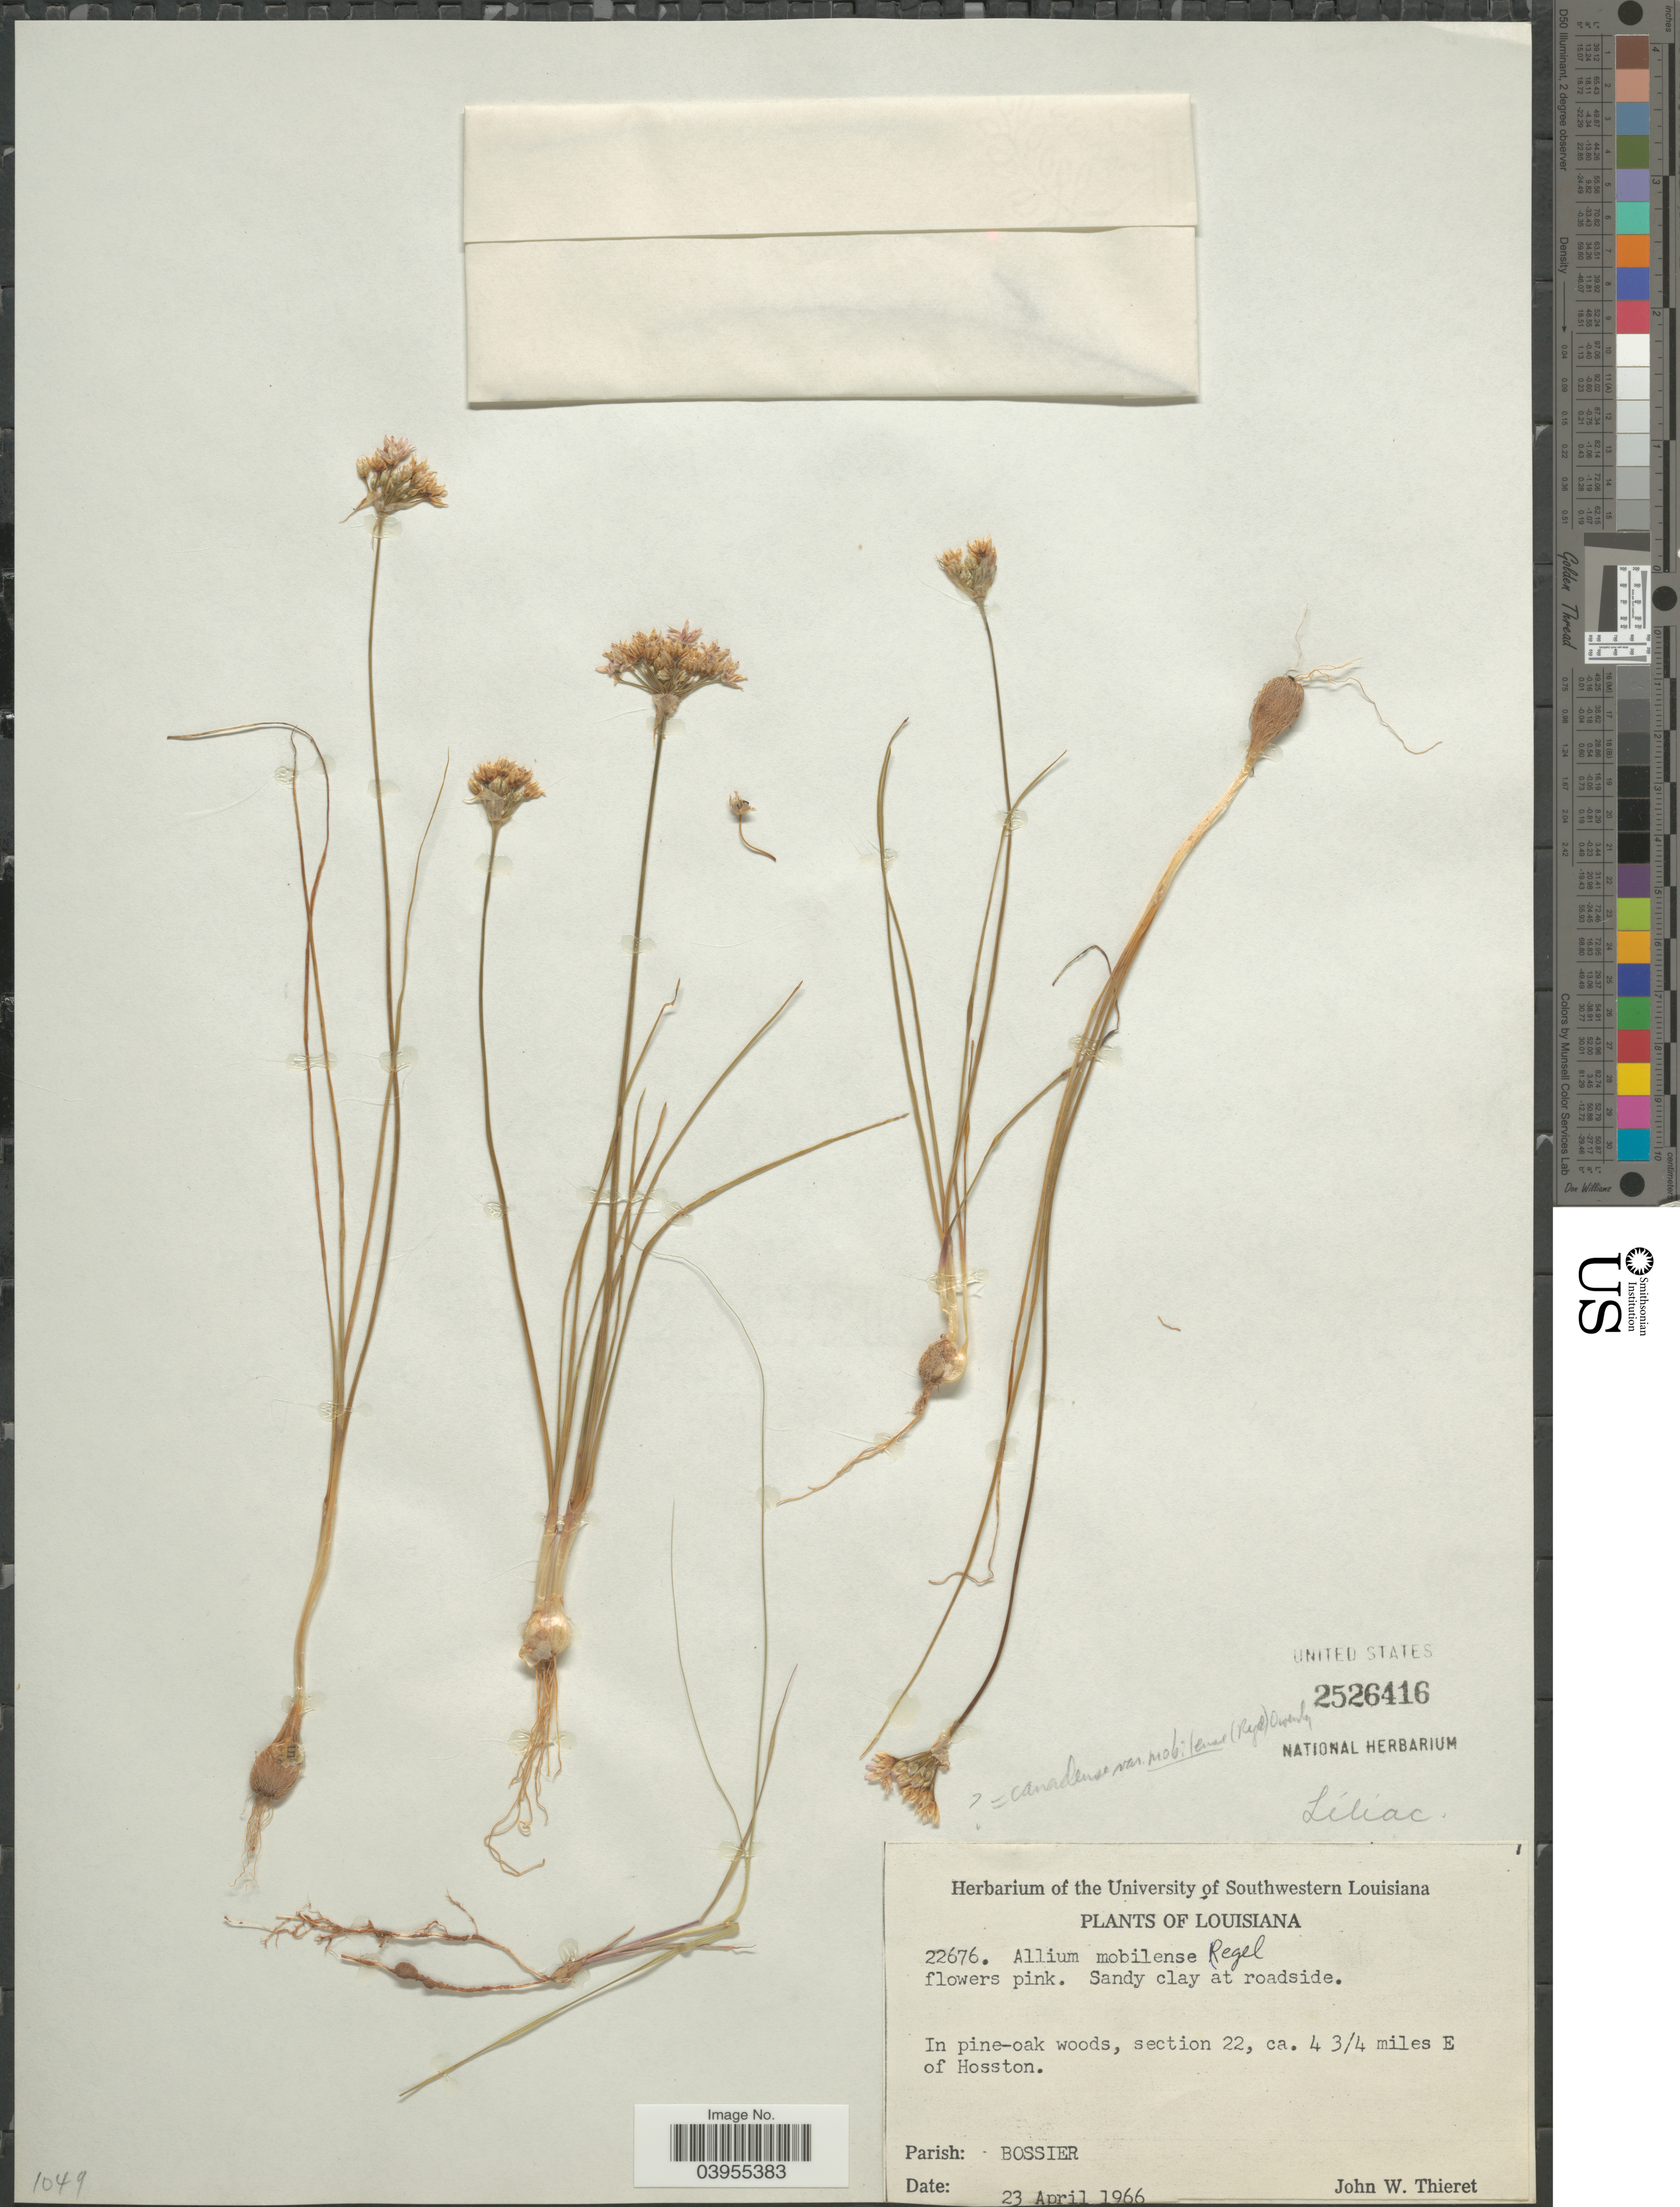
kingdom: Plantae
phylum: Tracheophyta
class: Liliopsida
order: Asparagales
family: Amaryllidaceae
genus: Allium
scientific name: Allium canadense var. mobilense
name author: (Regel) Traub & Ownbey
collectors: J. W. Thieret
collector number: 22676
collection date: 1966-04-23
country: United States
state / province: Louisiana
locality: Section 22, ca. 4 3/4 miles E of Hosston. Parish: Bossier.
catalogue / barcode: US 2526416